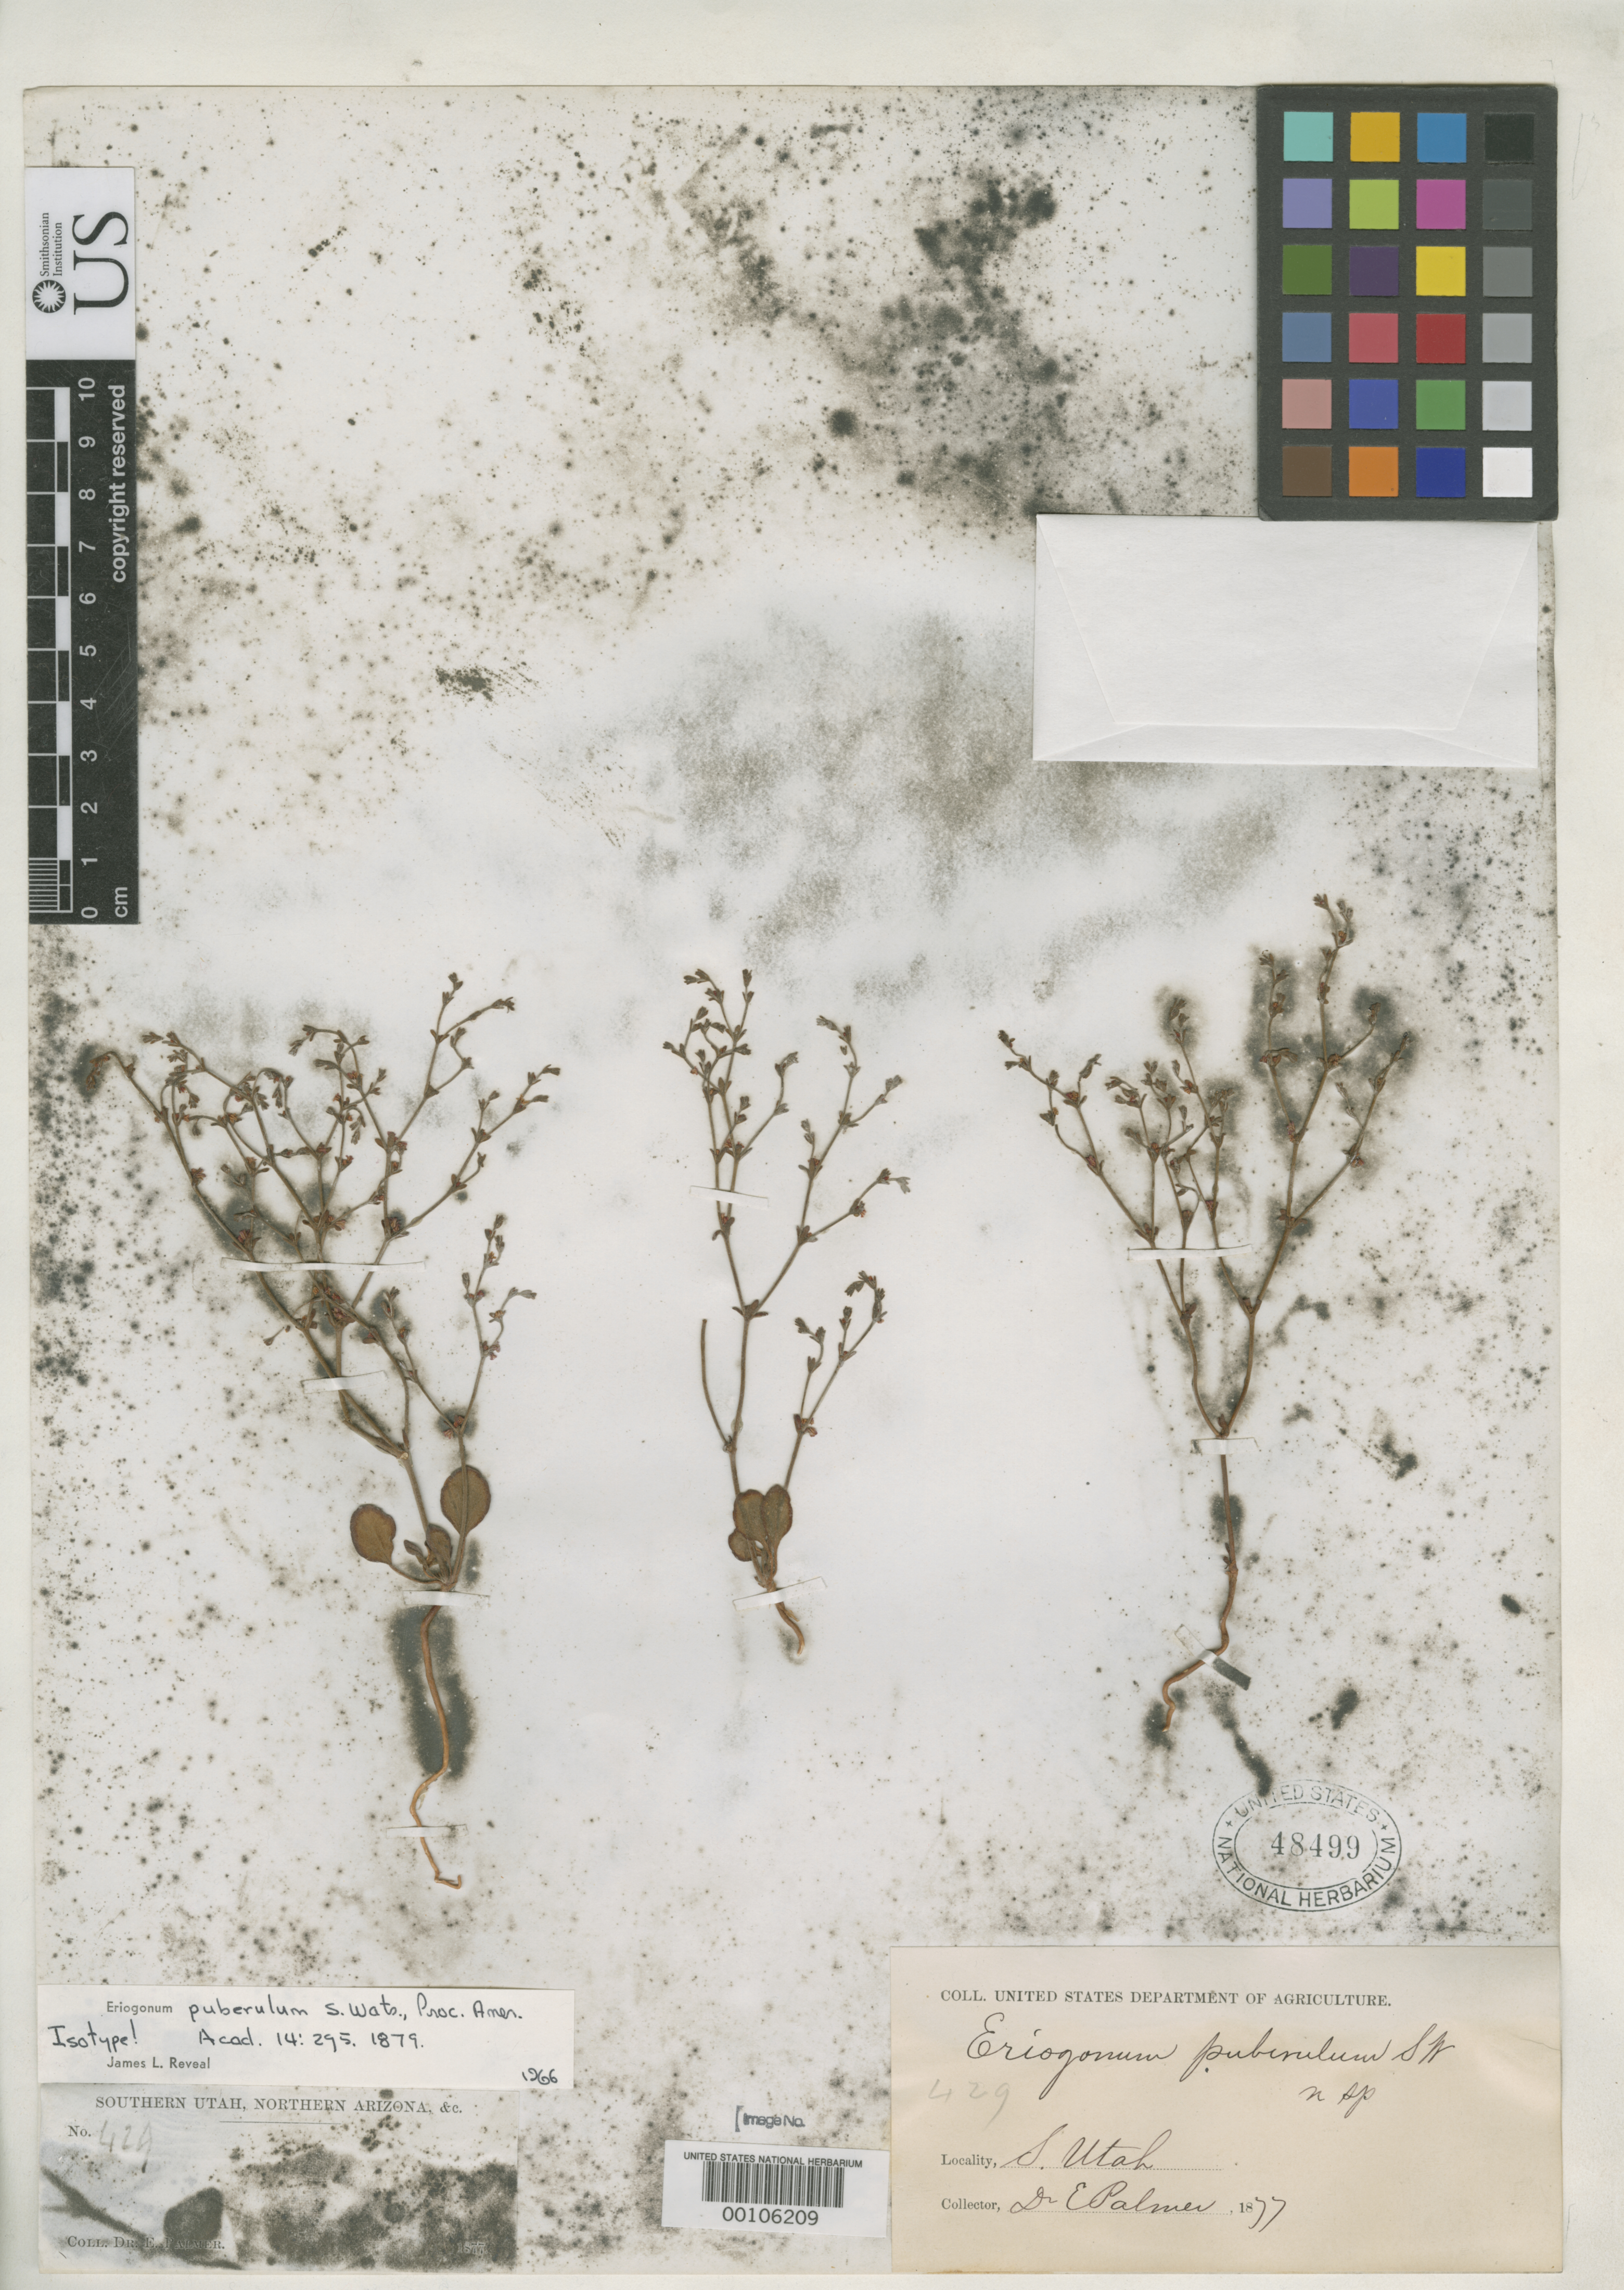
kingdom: Plantae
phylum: Tracheophyta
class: Magnoliopsida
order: Caryophyllales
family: Polygonaceae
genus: Eriogonum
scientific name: Eriogonum puberulum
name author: S. Watson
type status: Isotype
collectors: E. Palmer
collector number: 429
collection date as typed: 1877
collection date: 1877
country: United States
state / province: Utah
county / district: Iron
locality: On Red Creek.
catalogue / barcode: US 48499